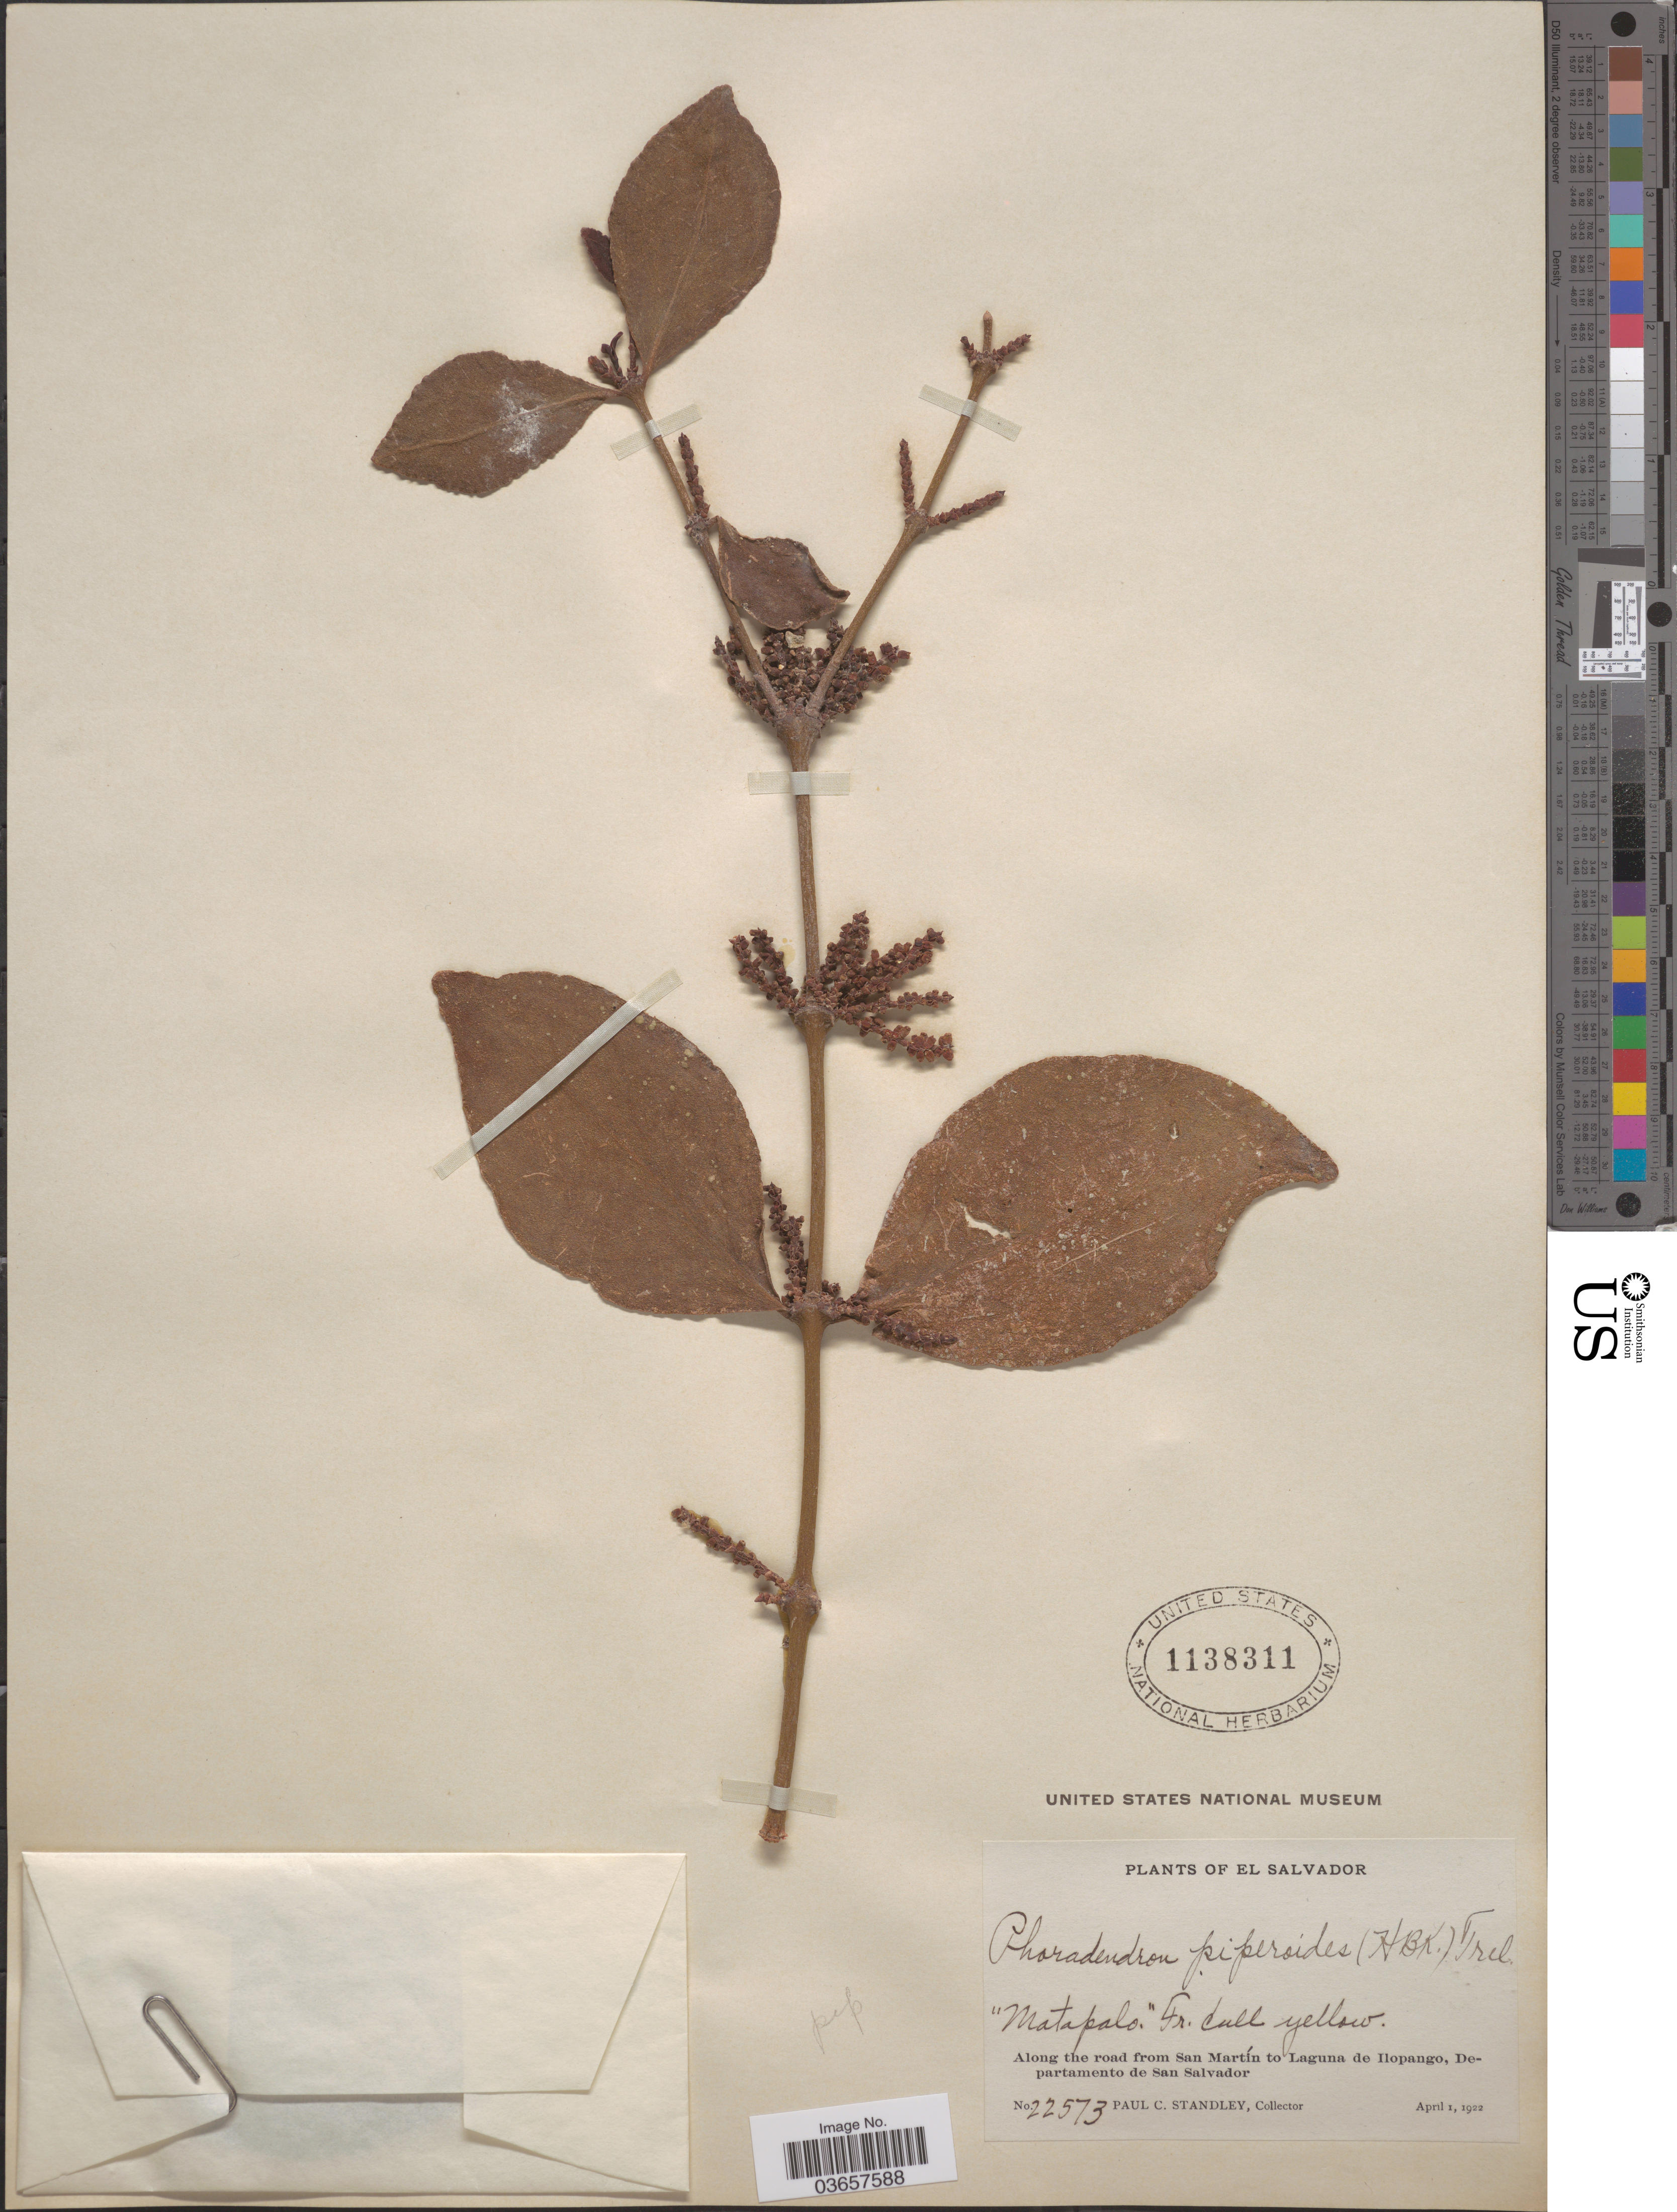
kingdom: Plantae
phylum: Tracheophyta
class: Magnoliopsida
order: Santalales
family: Viscaceae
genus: Phoradendron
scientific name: Phoradendron piperoides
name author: (Kunth) Trel.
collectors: P. C. Standley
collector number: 22573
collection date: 1922-04-01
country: El Salvador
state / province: San Salvador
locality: Along the road from San Martín to Laguna de Ilopango, Departamento de San Salvador.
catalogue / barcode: US 1138311